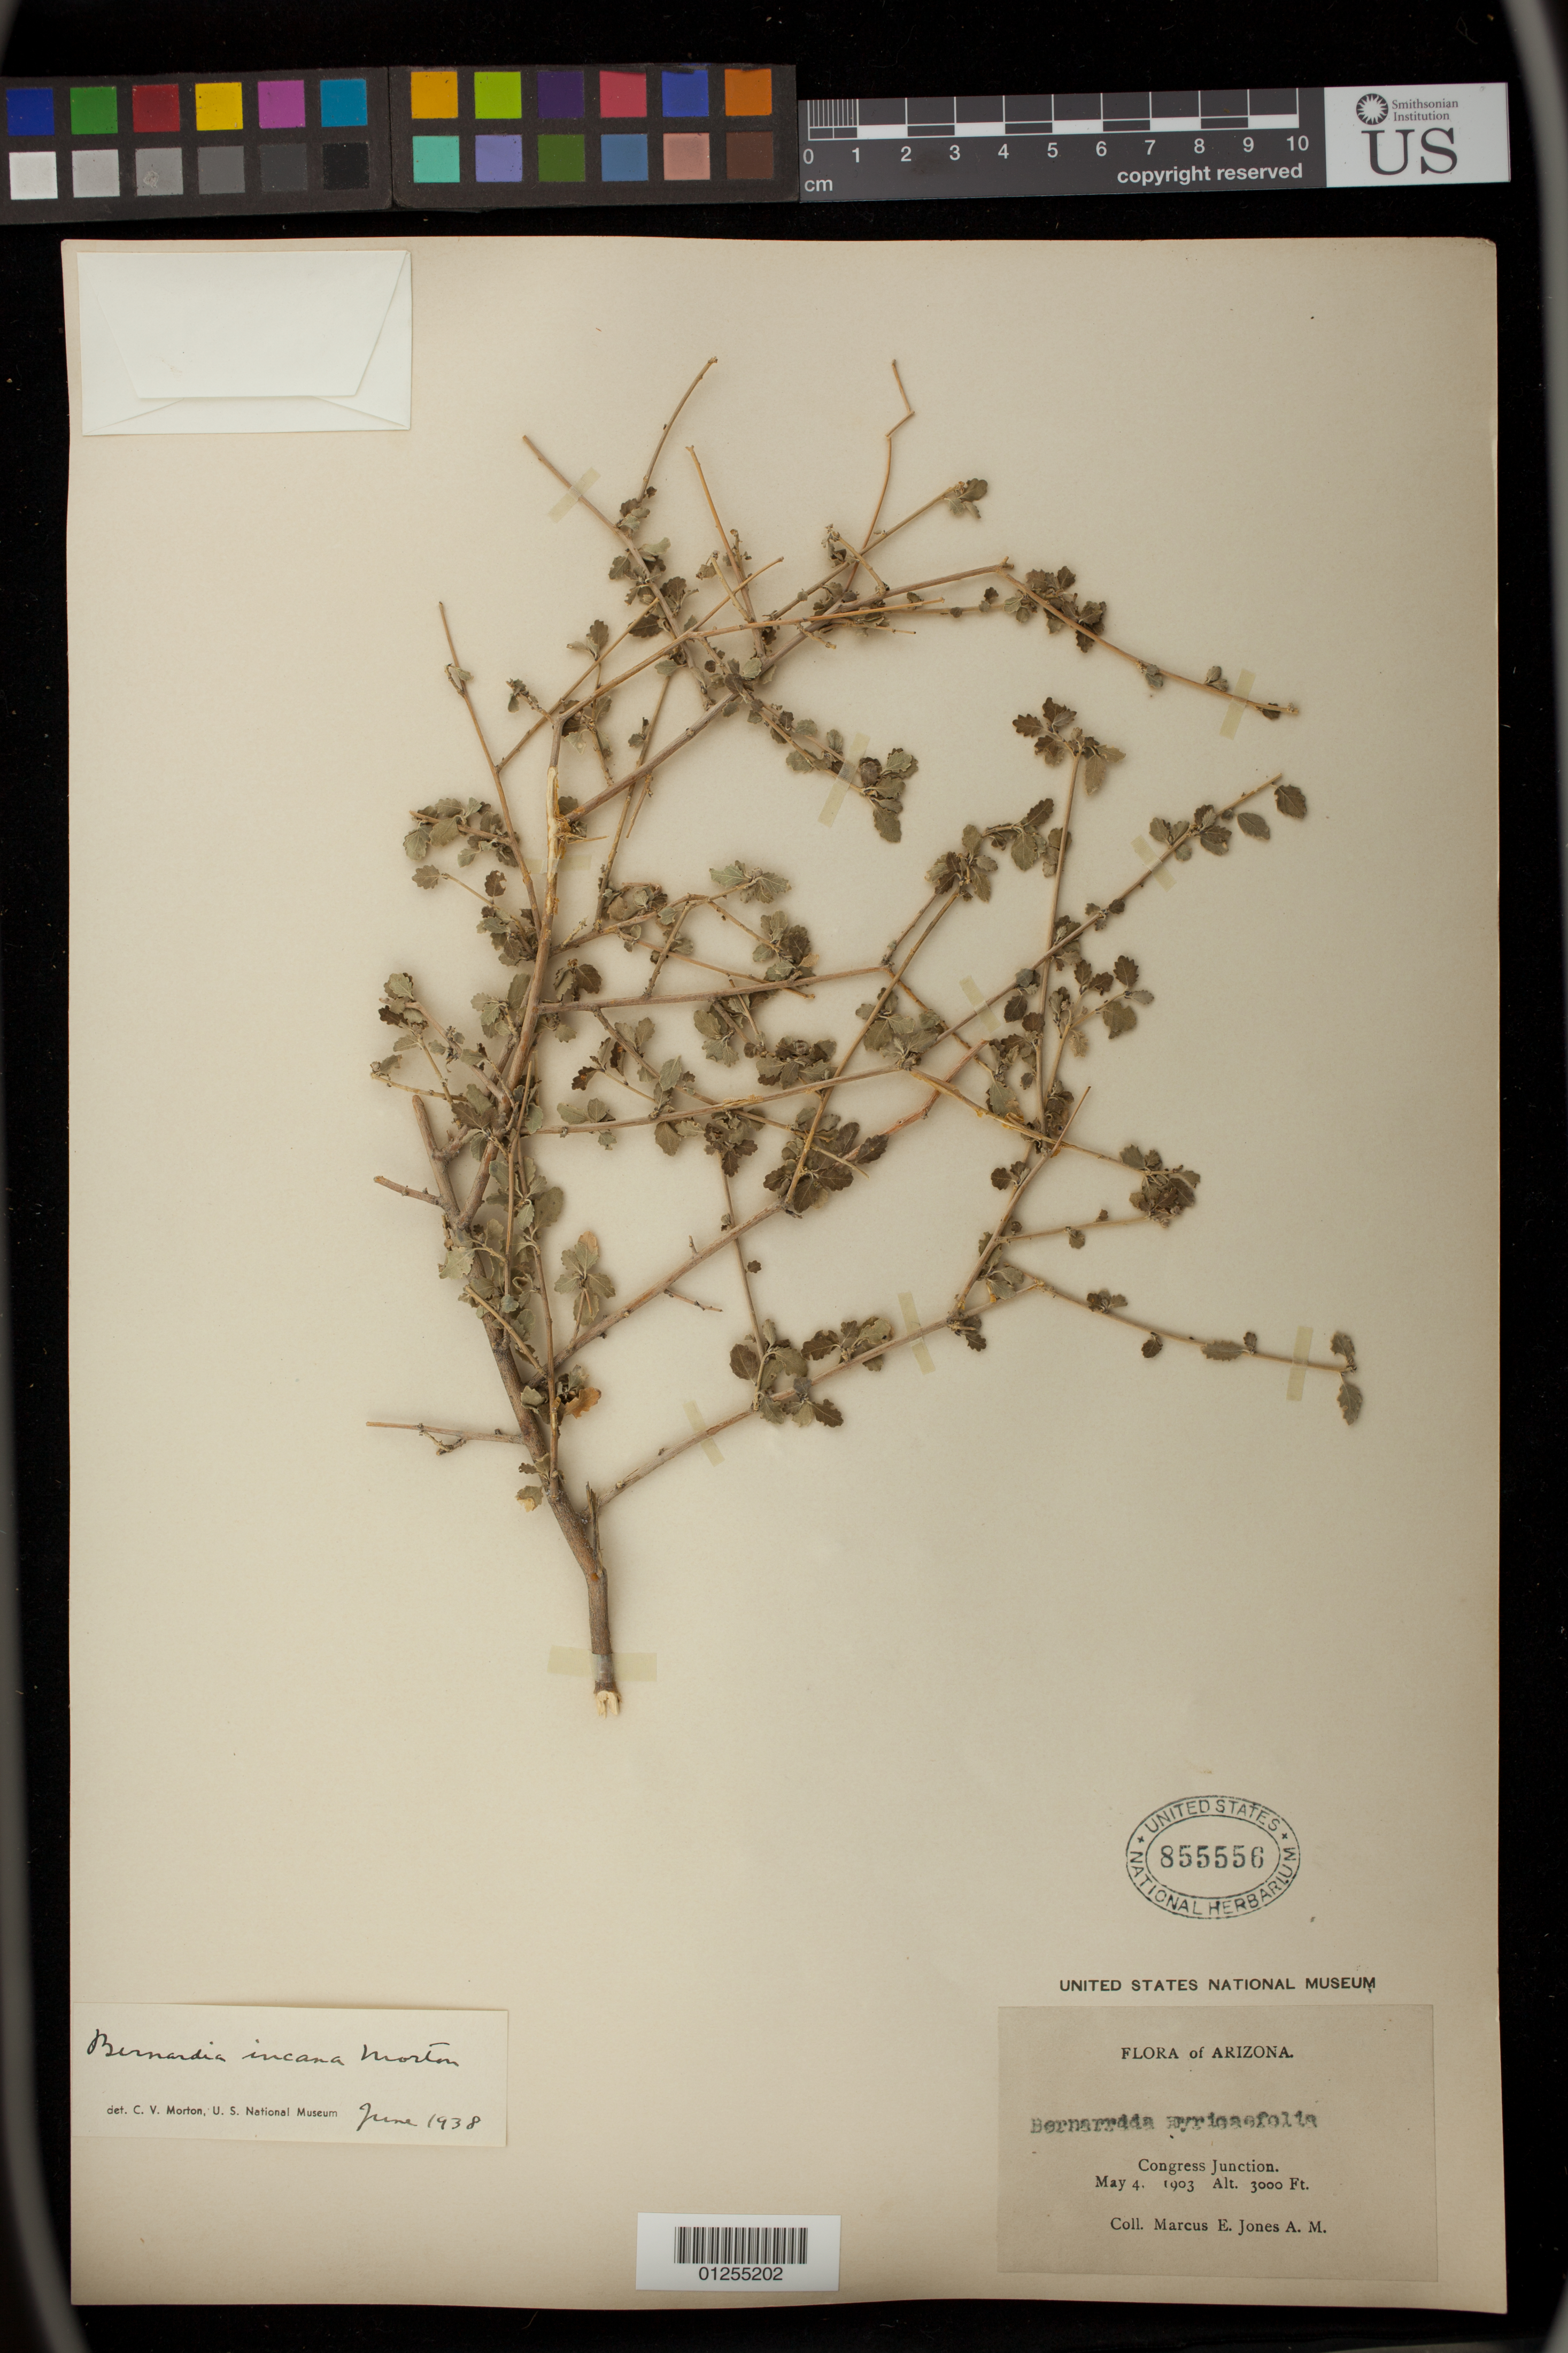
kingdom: Plantae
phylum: Tracheophyta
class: Magnoliopsida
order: Malpighiales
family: Euphorbiaceae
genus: Bernardia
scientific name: Bernardia incana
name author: C.V. Morton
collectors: M. E. Jones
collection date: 1903-05-04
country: United States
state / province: Arizona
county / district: Yavapai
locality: Congress Junction.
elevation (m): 914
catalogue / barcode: US 855556